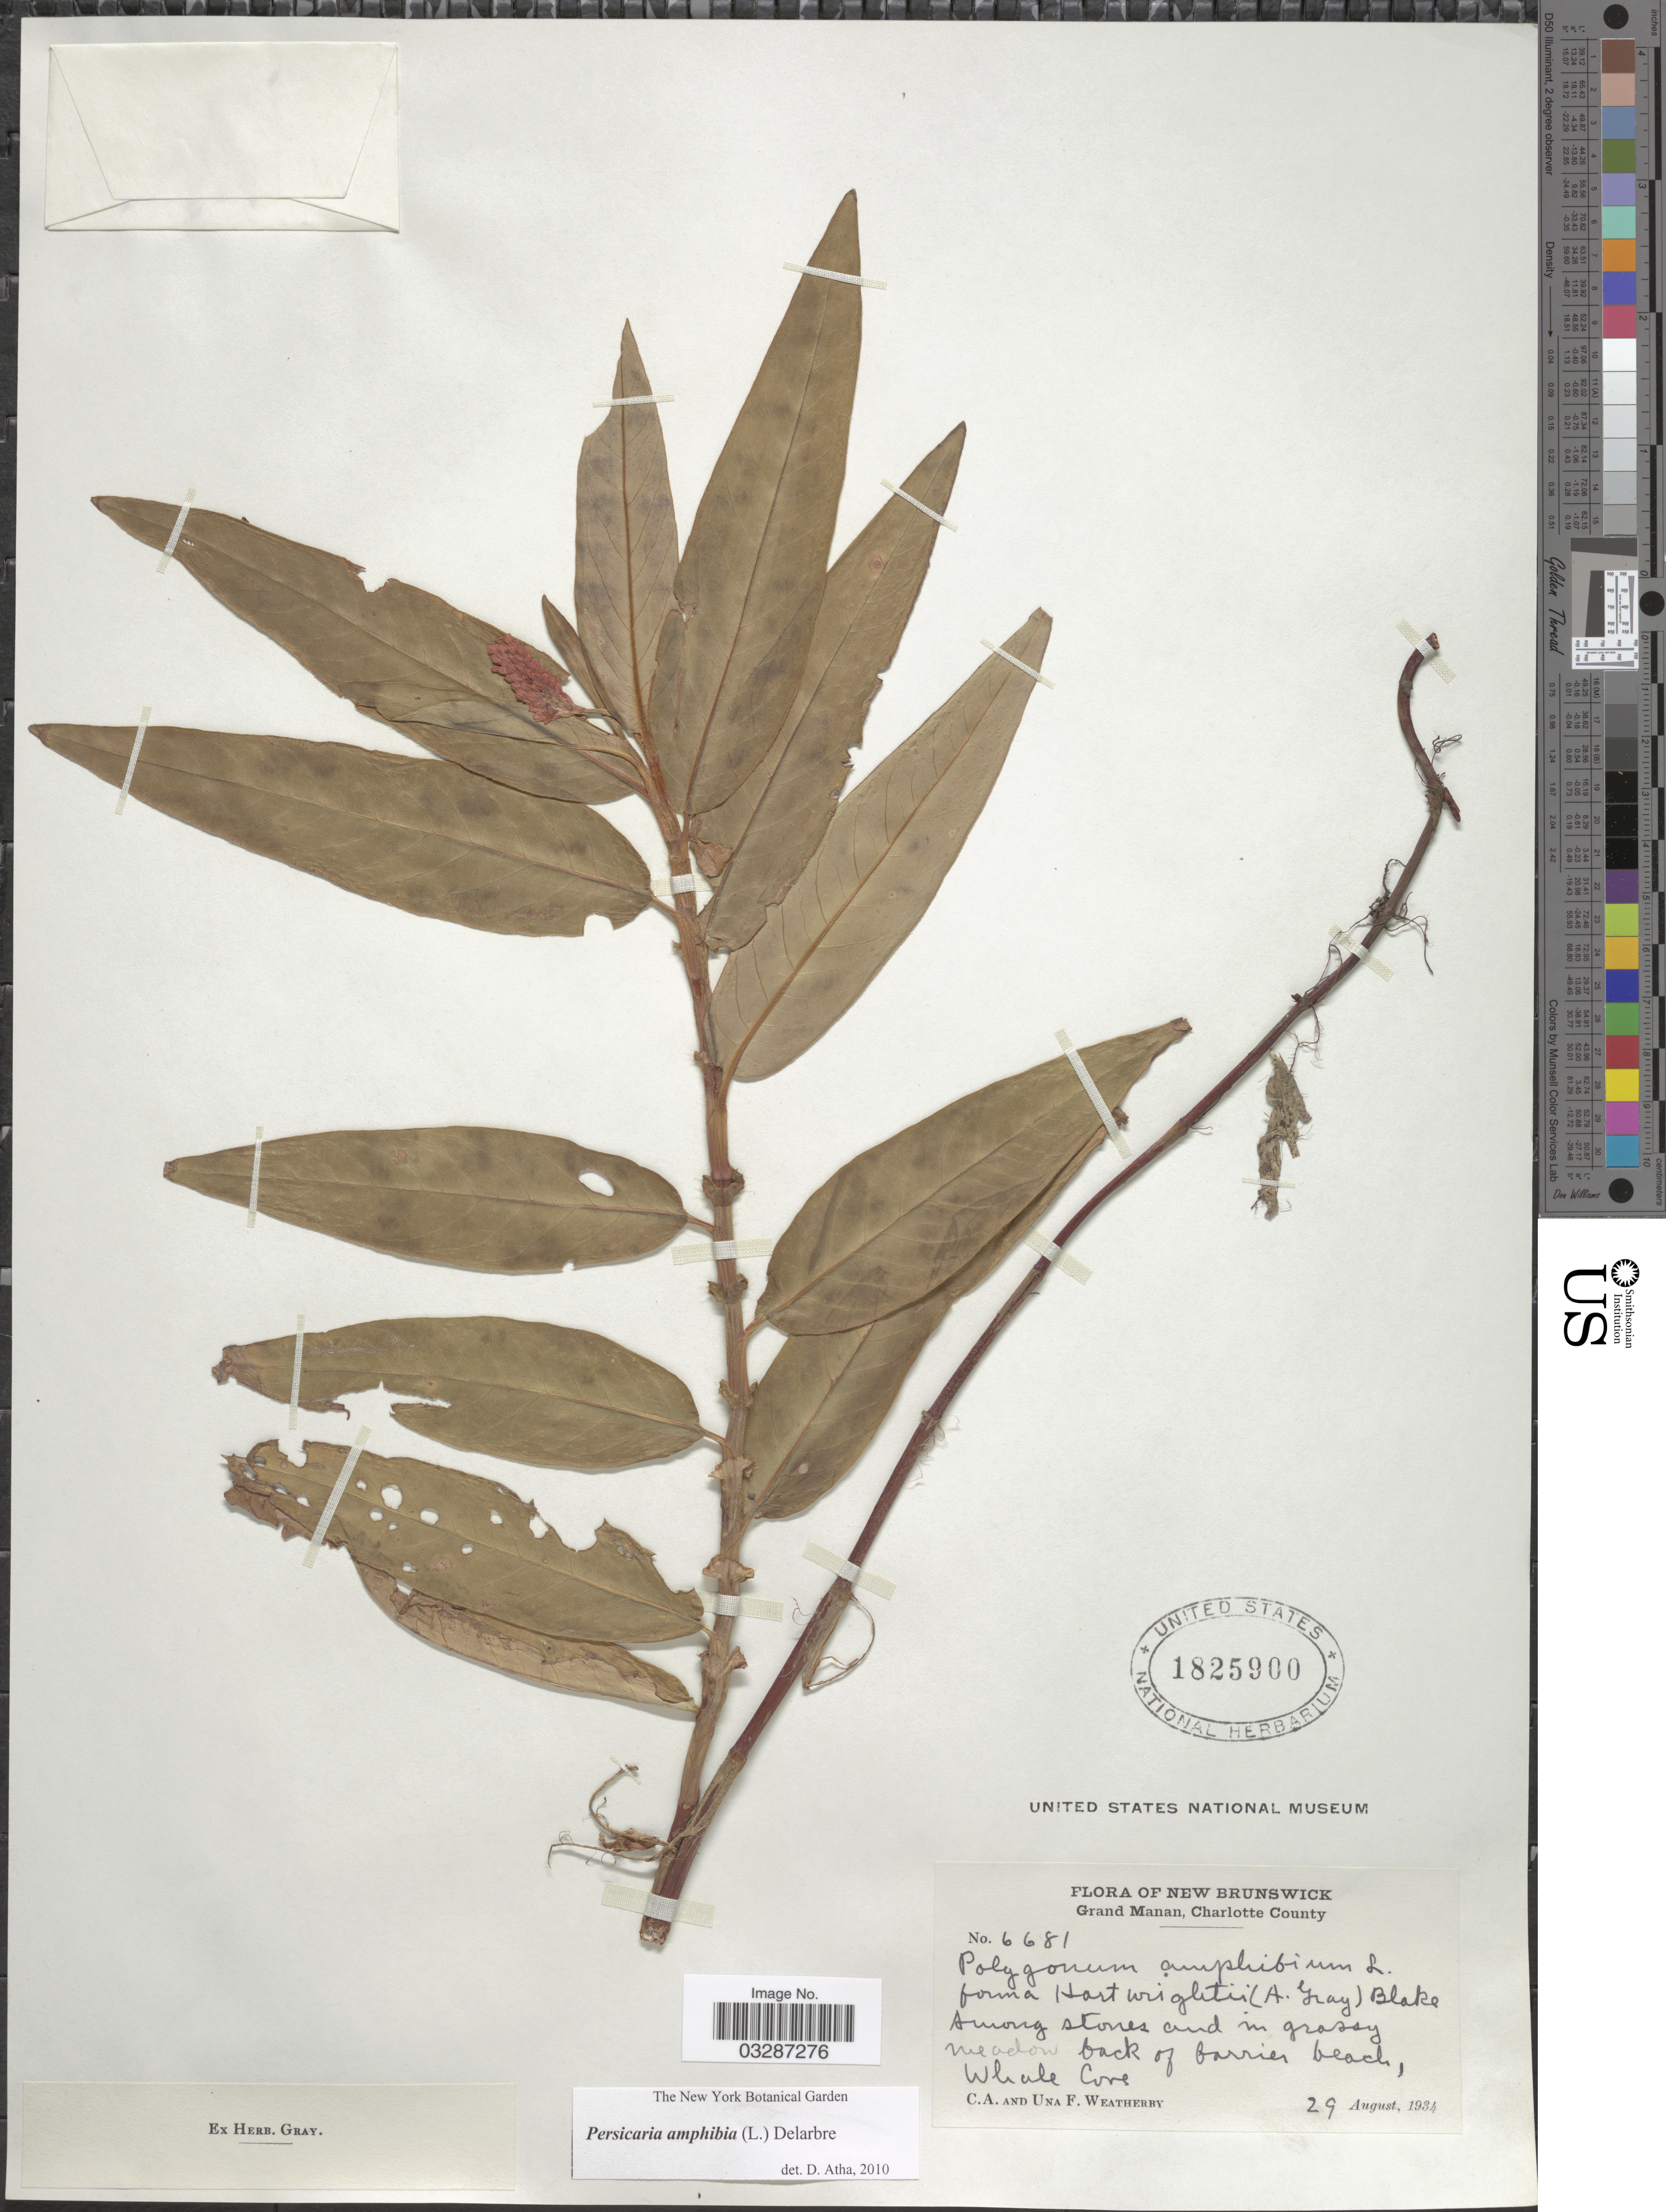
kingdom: Plantae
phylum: Tracheophyta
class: Magnoliopsida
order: Caryophyllales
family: Polygonaceae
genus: Persicaria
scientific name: Persicaria amphibia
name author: (L.) Delarbre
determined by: Atha, D. E.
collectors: C. A. Weatherby & U. Weatherby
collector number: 6681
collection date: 1934-08-29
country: Canada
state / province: New Brunswick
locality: Grand Manan, Charlotte County. Among stones and in grassy meadow back of barrier beach, Whale Cove.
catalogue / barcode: US 1825900